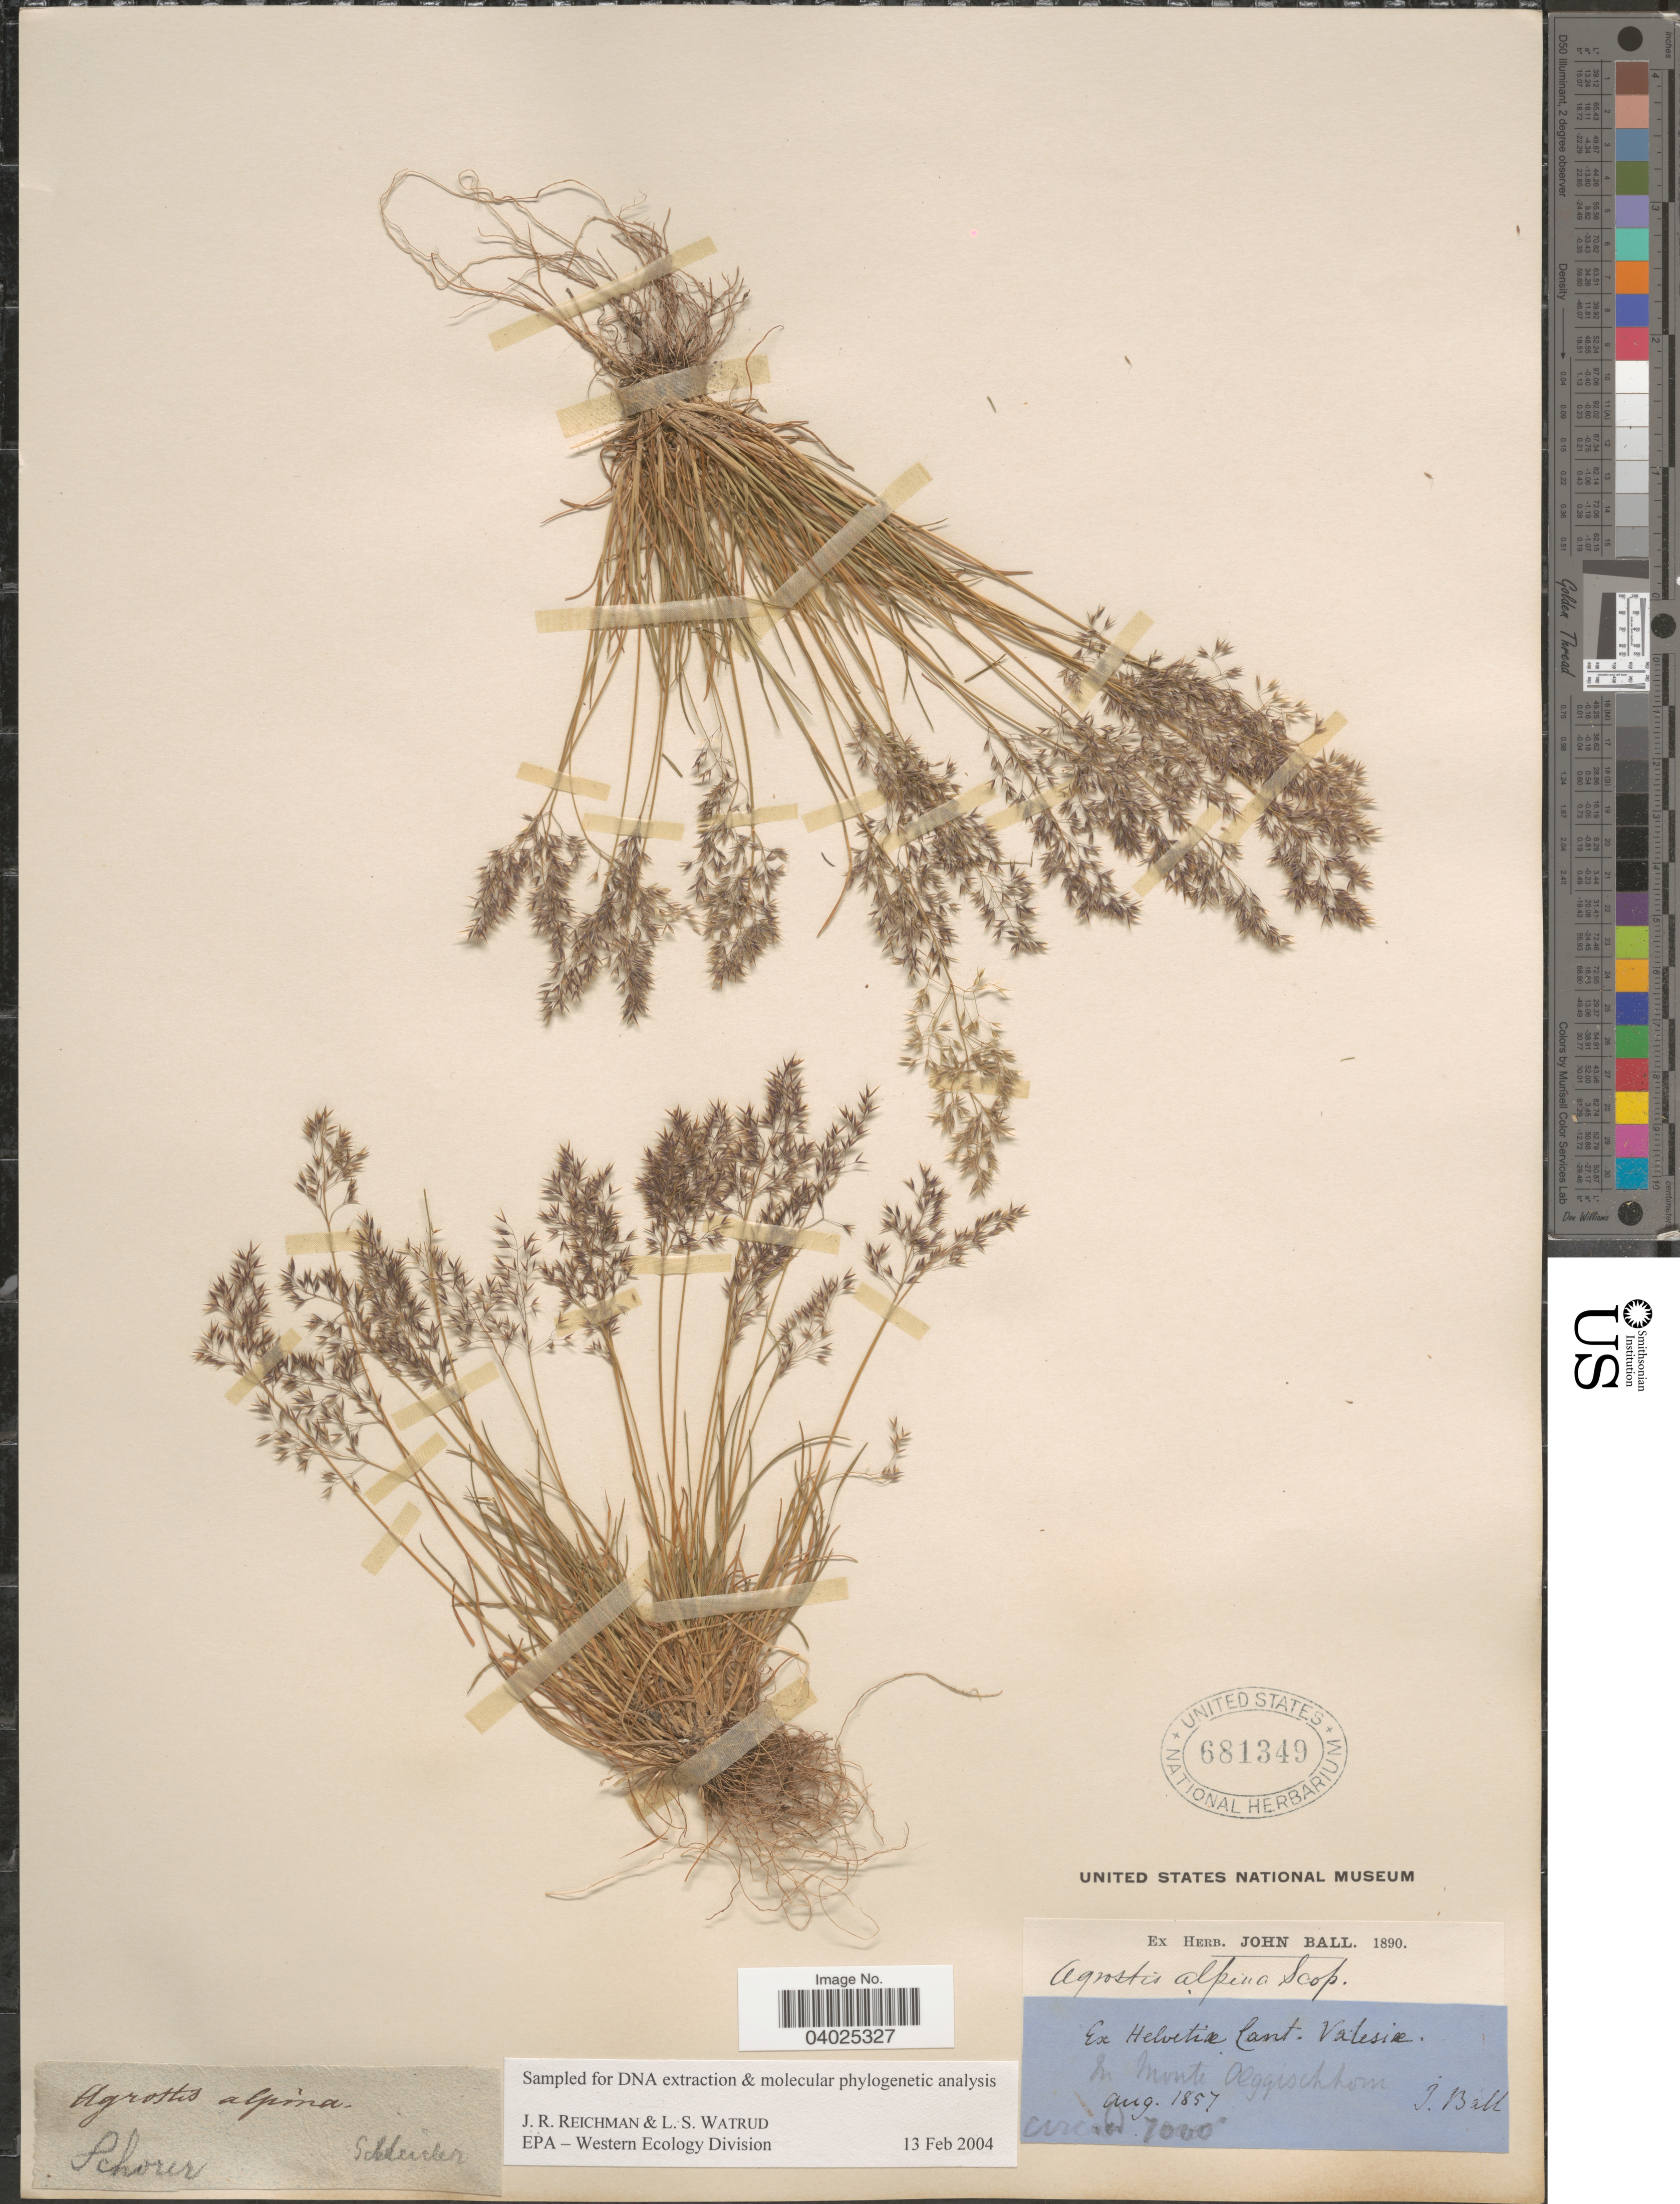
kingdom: Plantae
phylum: Tracheophyta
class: Liliopsida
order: Poales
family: Poaceae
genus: Alpagrostis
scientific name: Alpagrostis alpina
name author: (Scop.) P.M. Peterson et al.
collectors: J. Ball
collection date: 1857-08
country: Switzerland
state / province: Valais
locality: Ex Helvetiæ Cant. Valesiæ. In monte Olggischhom.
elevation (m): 2134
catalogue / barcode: US 681349